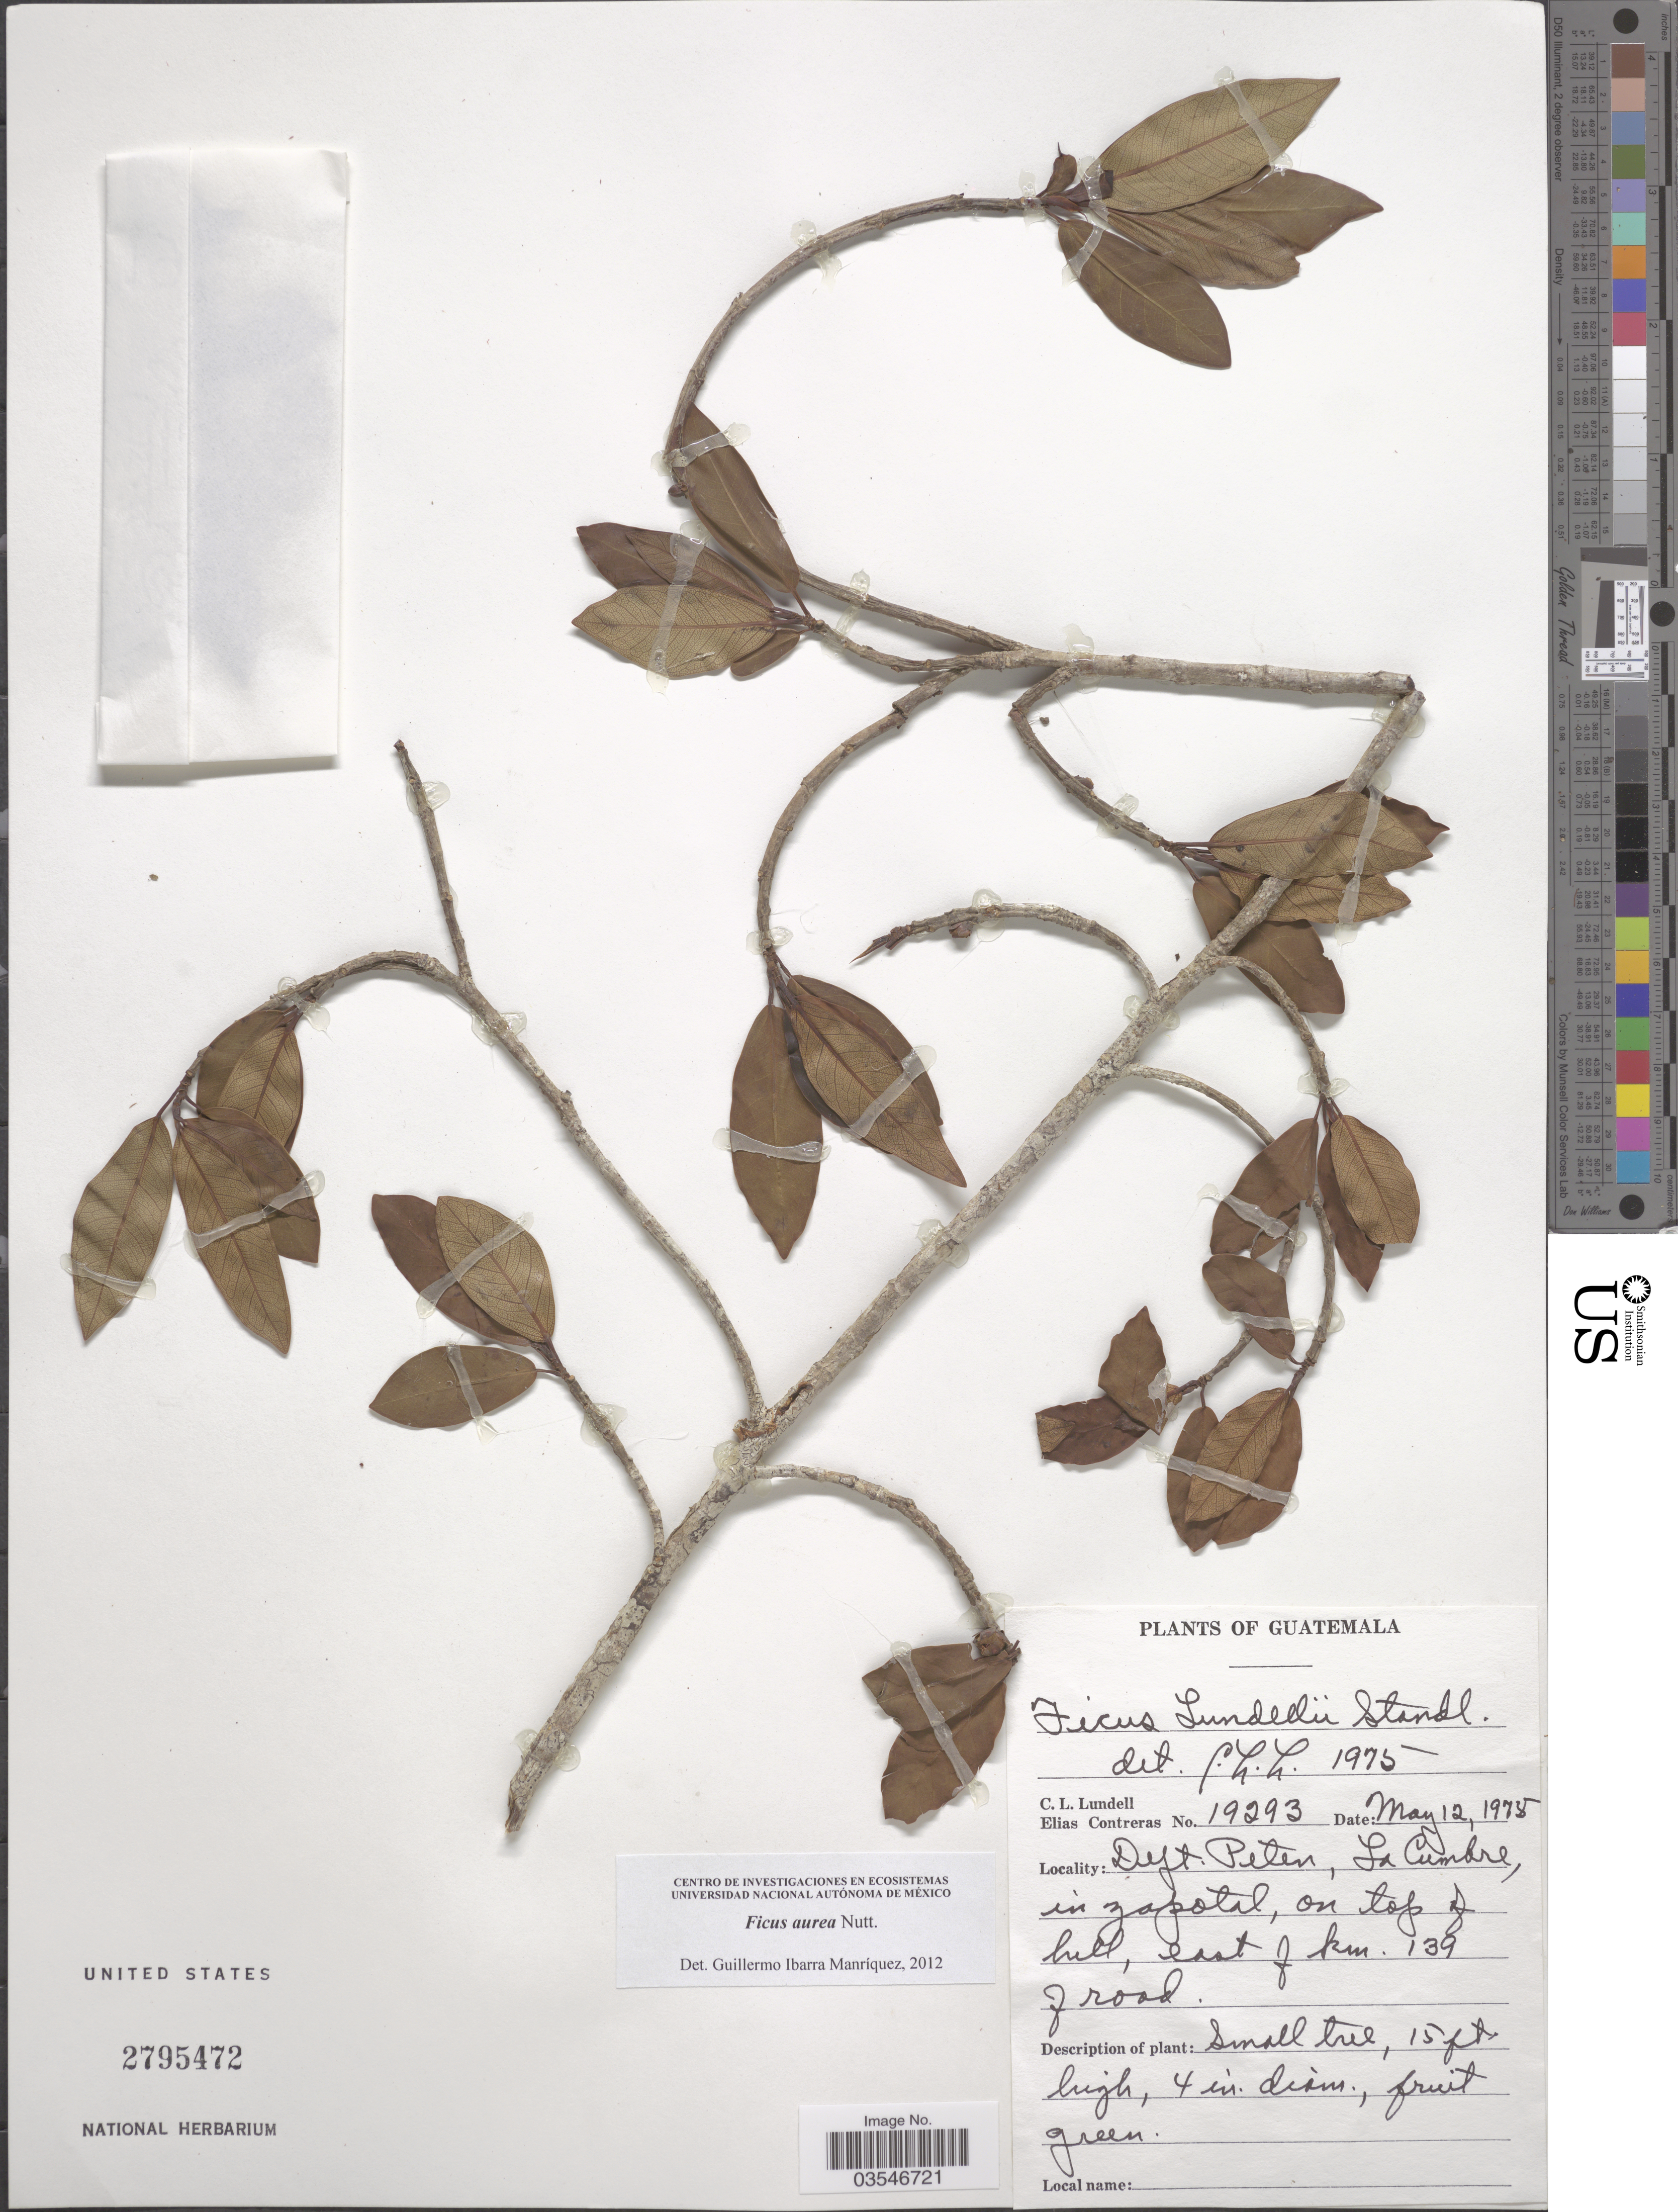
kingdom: Plantae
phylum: Tracheophyta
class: Magnoliopsida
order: Rosales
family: Moraceae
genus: Ficus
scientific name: Ficus aurea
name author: Nutt.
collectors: C. L. Lundell & E. Contreras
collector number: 19293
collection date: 1975-05-12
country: Guatemala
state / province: El Peten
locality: Dept. Peten, La Cumbre, in zapotal, on top of hill, east f km. 139 f road.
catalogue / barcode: US 2795472